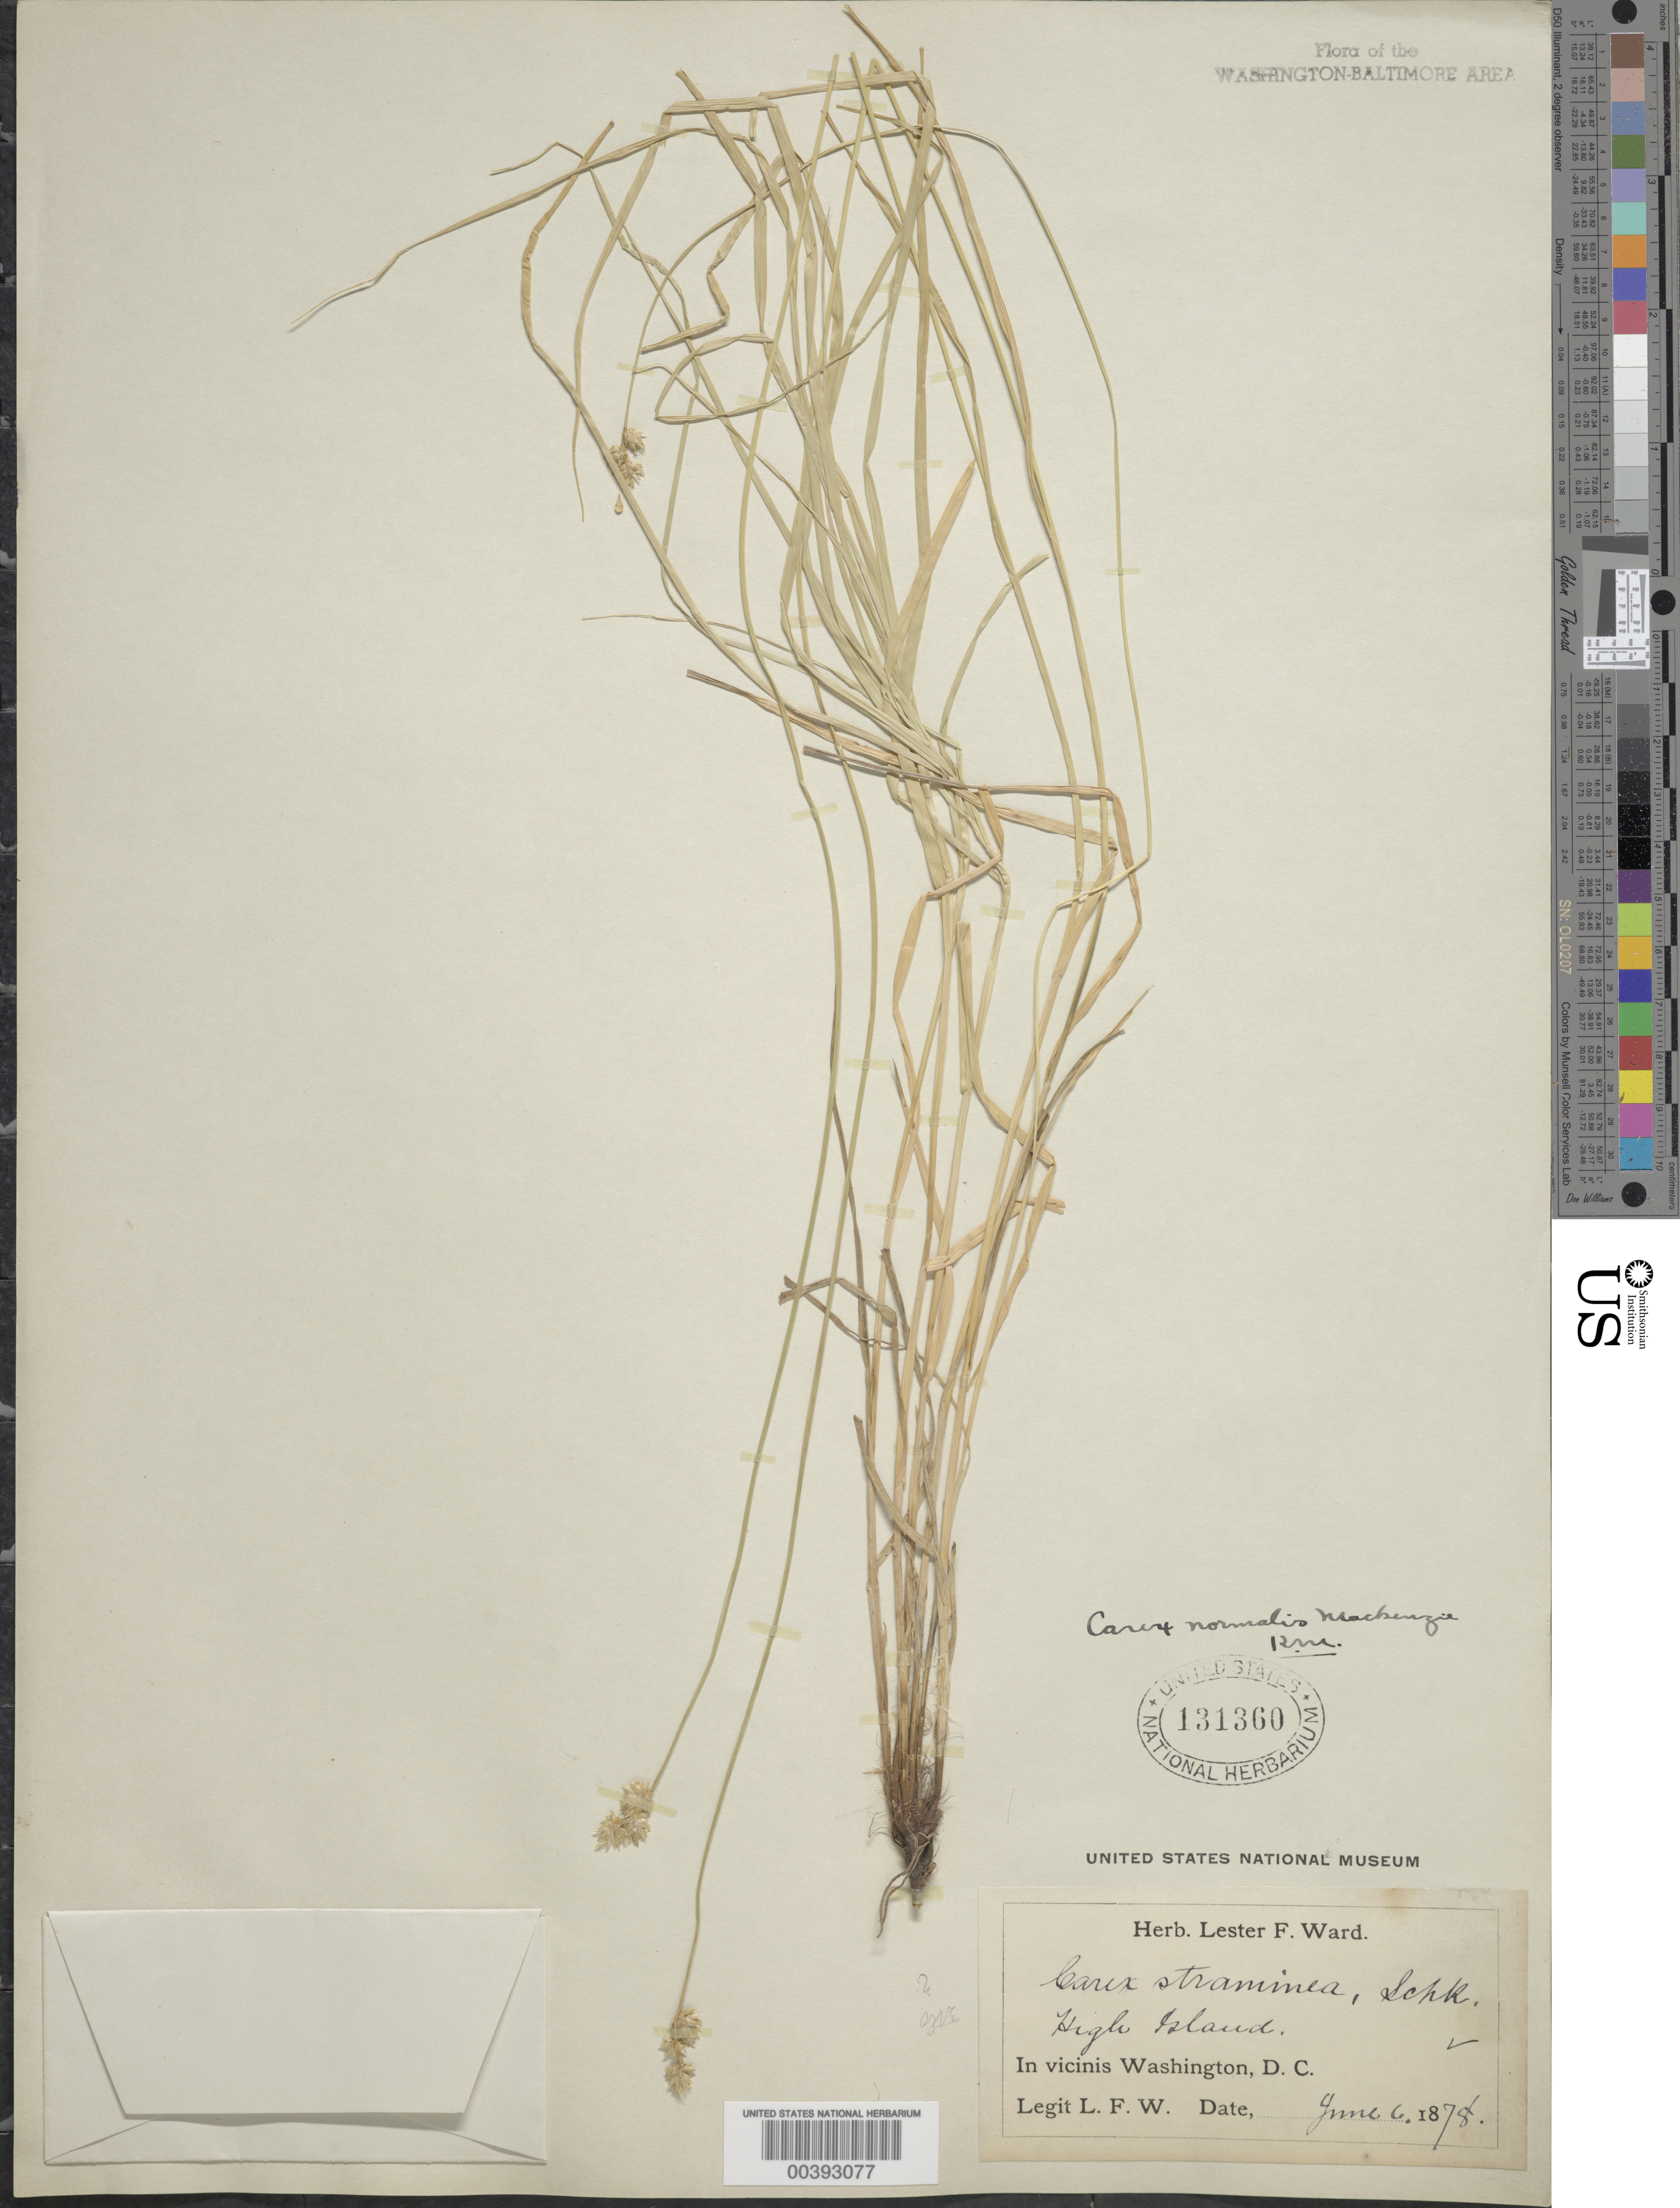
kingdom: Plantae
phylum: Tracheophyta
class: Liliopsida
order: Poales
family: Cyperaceae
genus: Carex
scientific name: Carex normalis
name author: Mack.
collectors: L. F. Ward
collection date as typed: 06 Jun 1878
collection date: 1878-06-06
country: United States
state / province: Maryland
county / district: Montgomery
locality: High Island C. & O. Canal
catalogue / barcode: US 131360